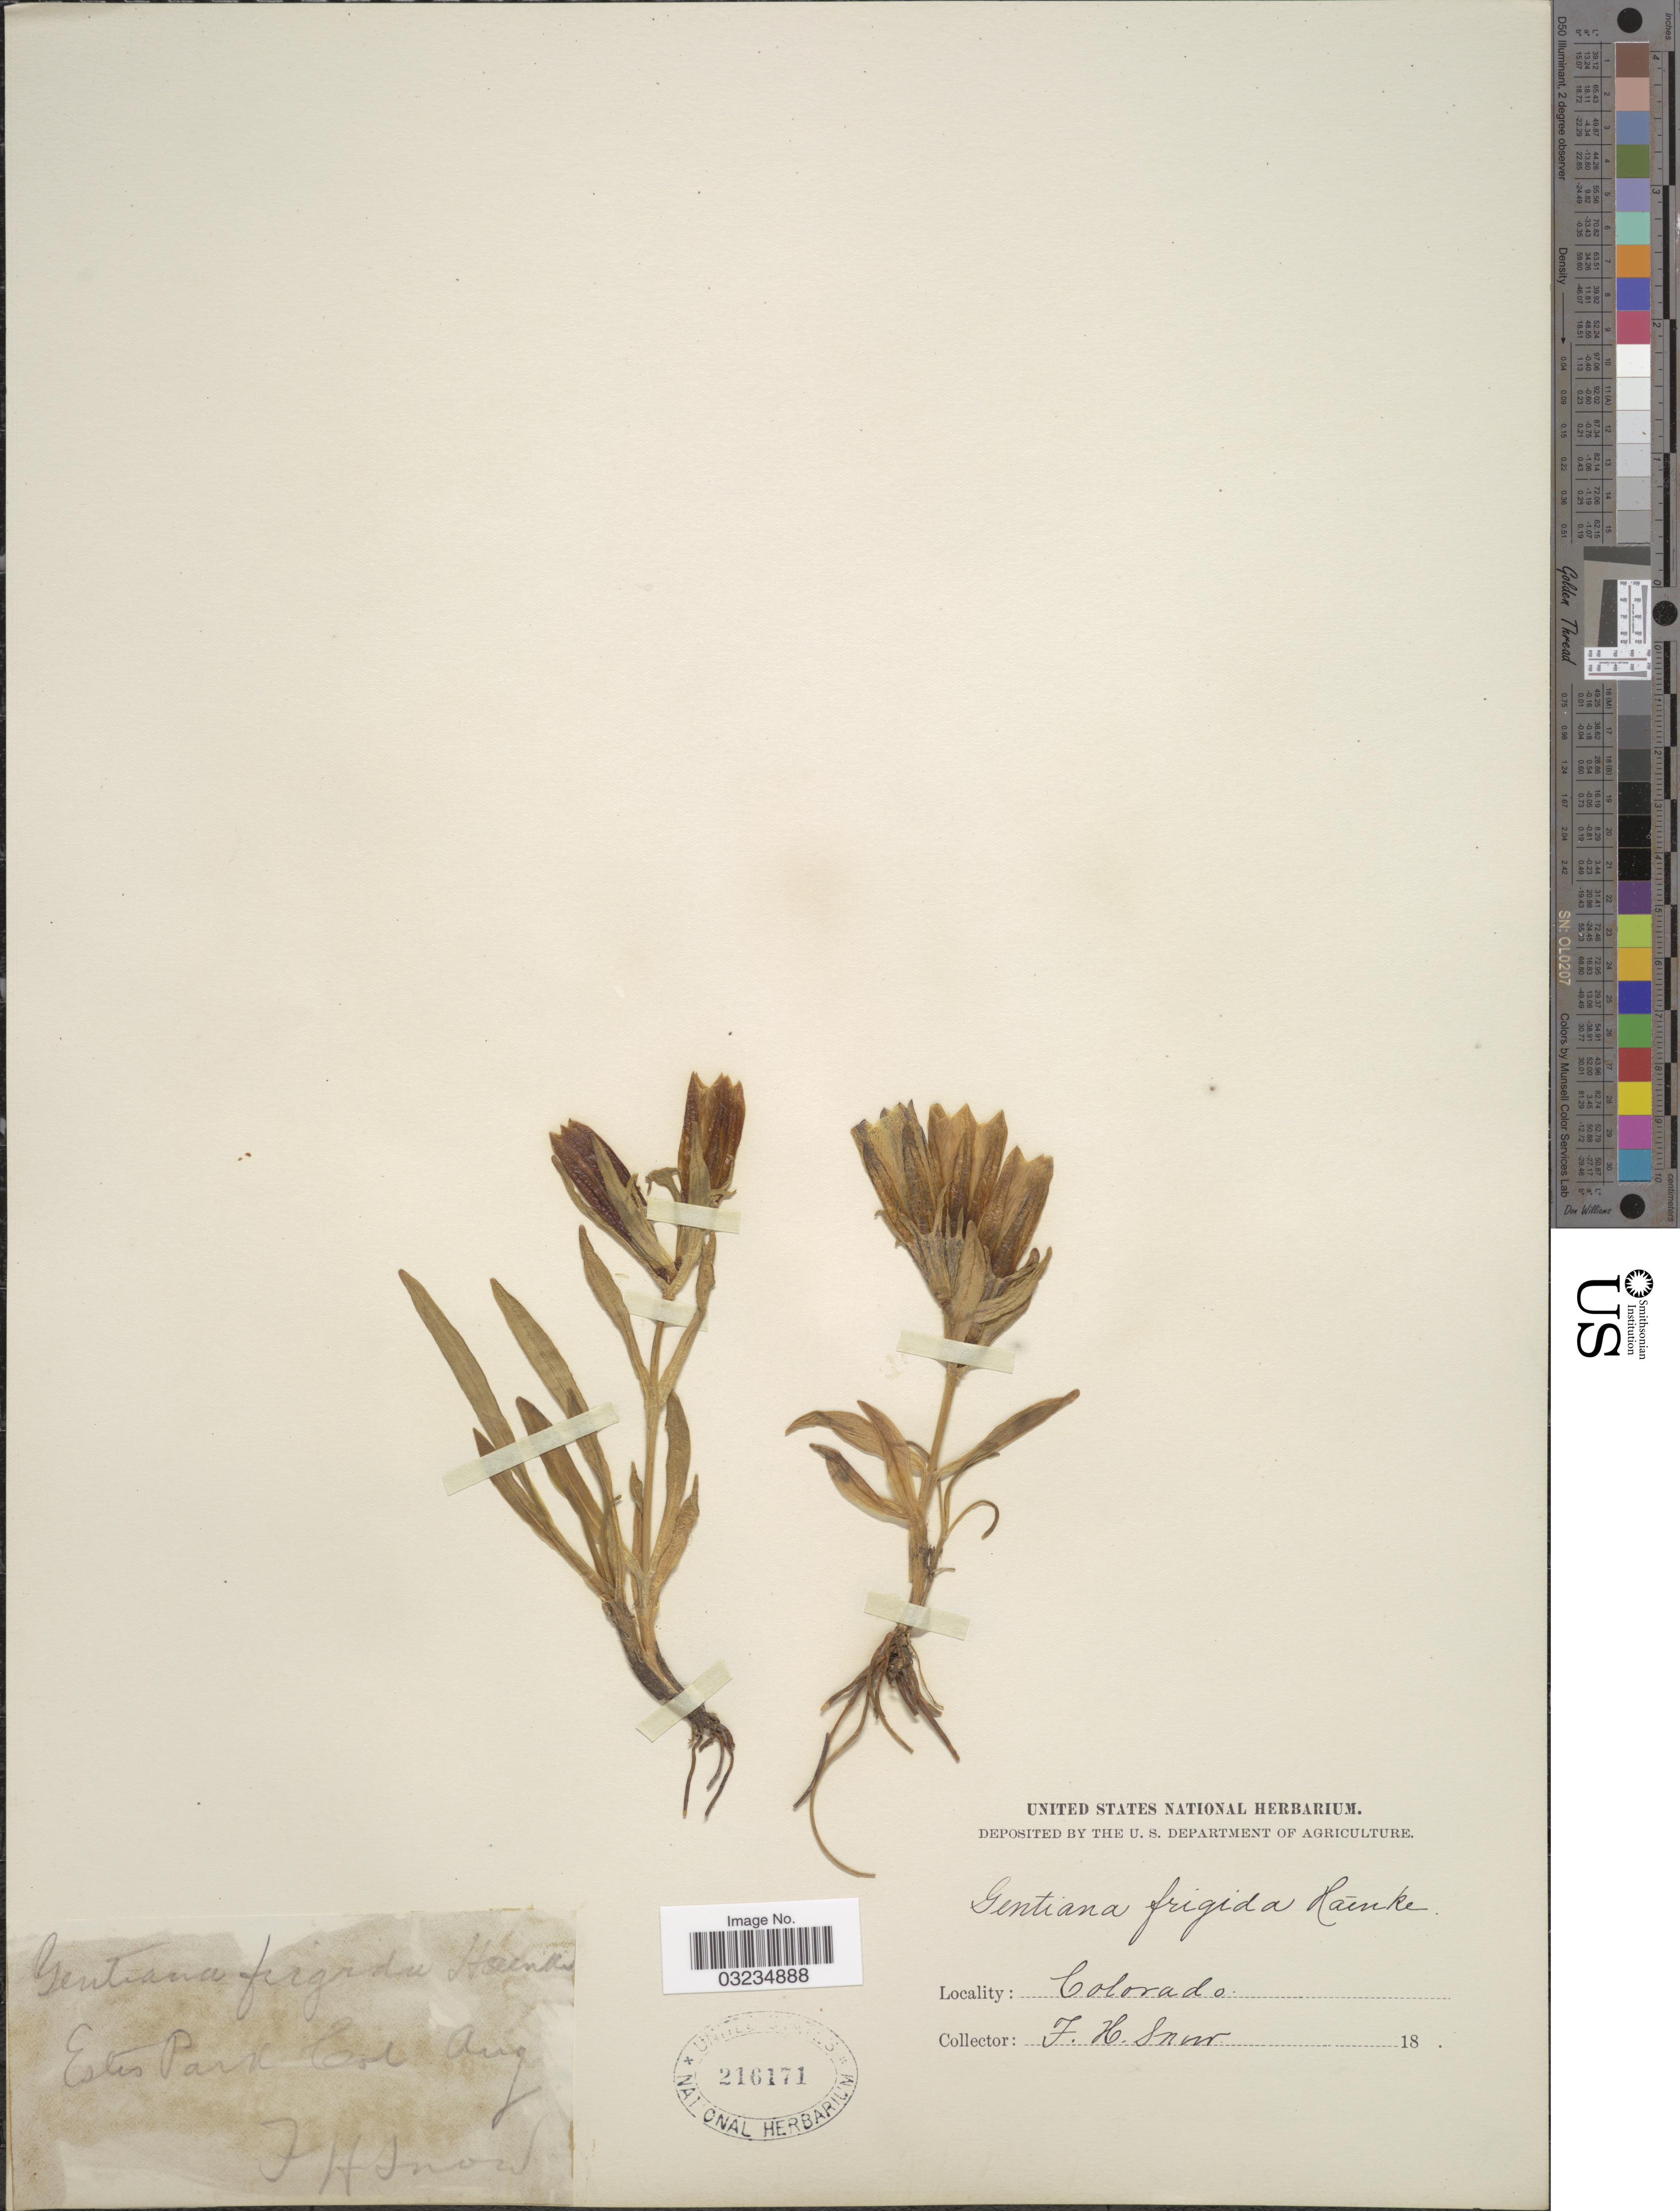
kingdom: Plantae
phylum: Tracheophyta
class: Magnoliopsida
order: Gentianales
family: Gentianaceae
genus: Gentiana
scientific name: Gentiana romanzovii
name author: Ledeb. ex Bunge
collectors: F. H. Snow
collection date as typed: Aug 18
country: United States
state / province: Colorado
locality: Estes Park.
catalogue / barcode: US 216171